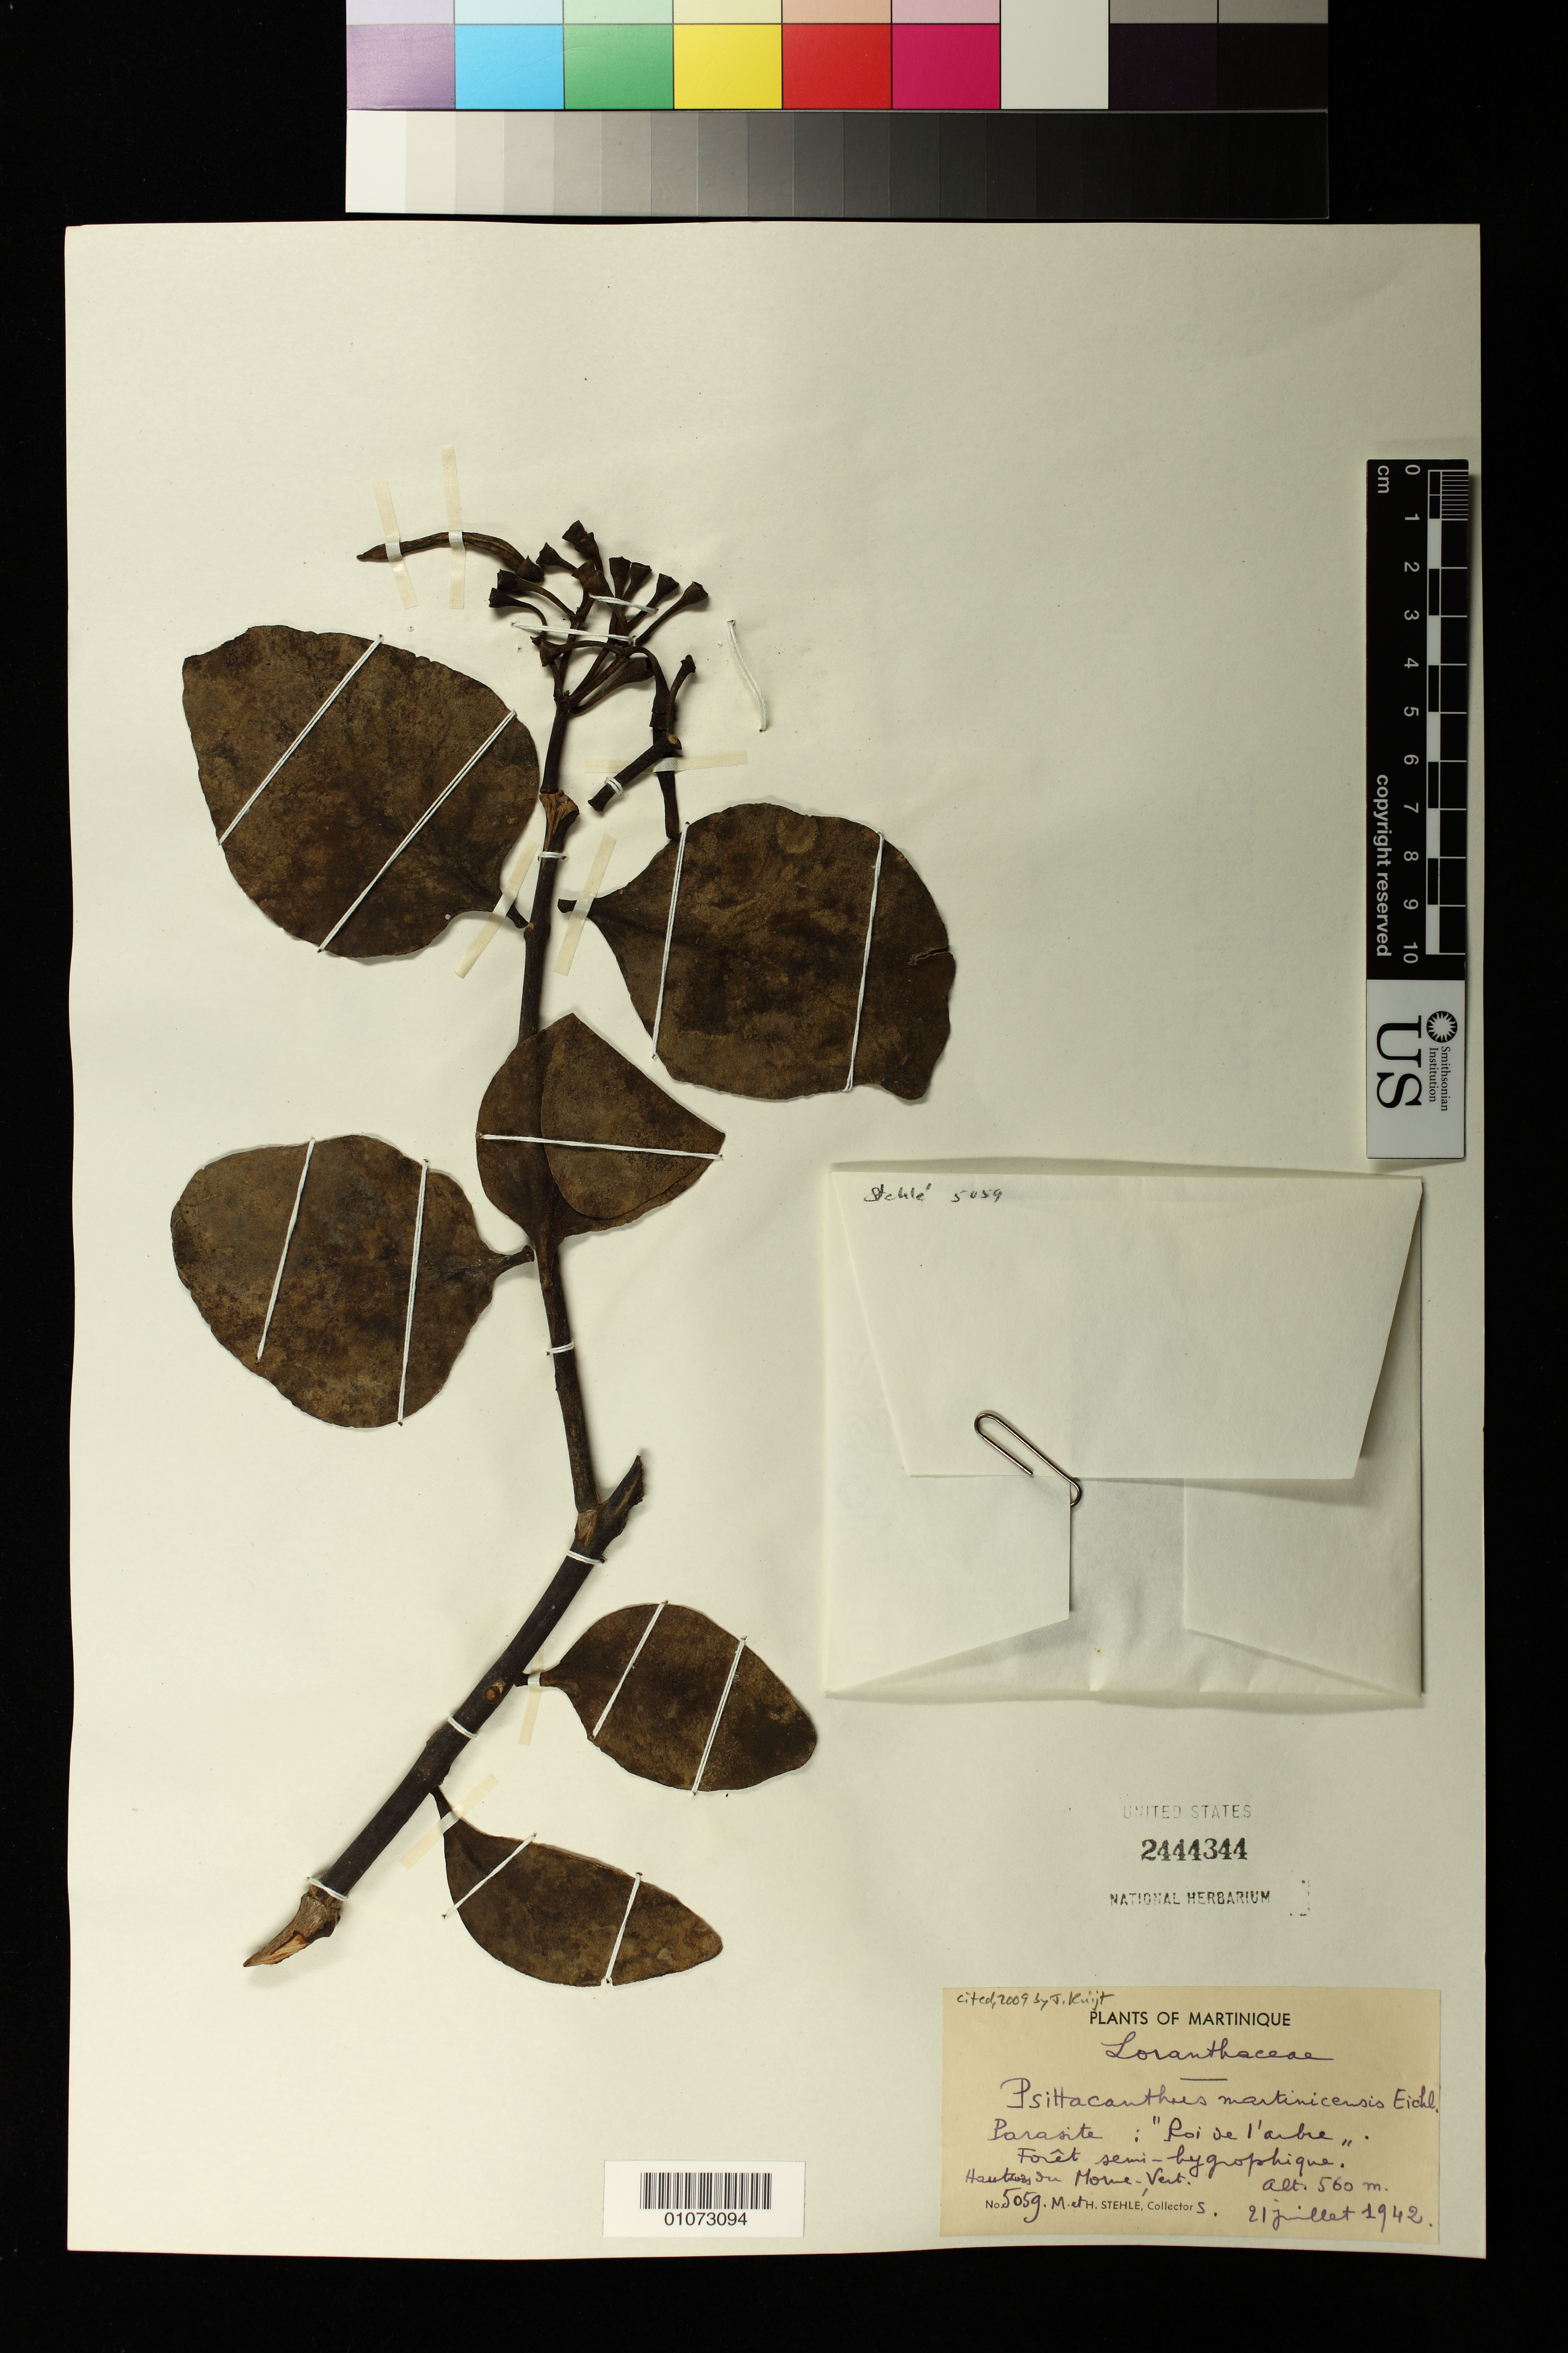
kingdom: Plantae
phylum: Tracheophyta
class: Magnoliopsida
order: Santalales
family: Loranthaceae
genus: Loranthus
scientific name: Loranthus martinicensis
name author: C. Presl ex Schult. f.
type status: Isoneotype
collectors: H. Stehlé & M. Stehlé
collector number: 5059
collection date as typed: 21 Jul 1942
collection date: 1942-07-21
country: Martinique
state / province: Saint-Pierre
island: Martinique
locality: Hauteurs du Morne-Vert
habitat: Foret semi-hygrophique.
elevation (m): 560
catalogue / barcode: US 2444344